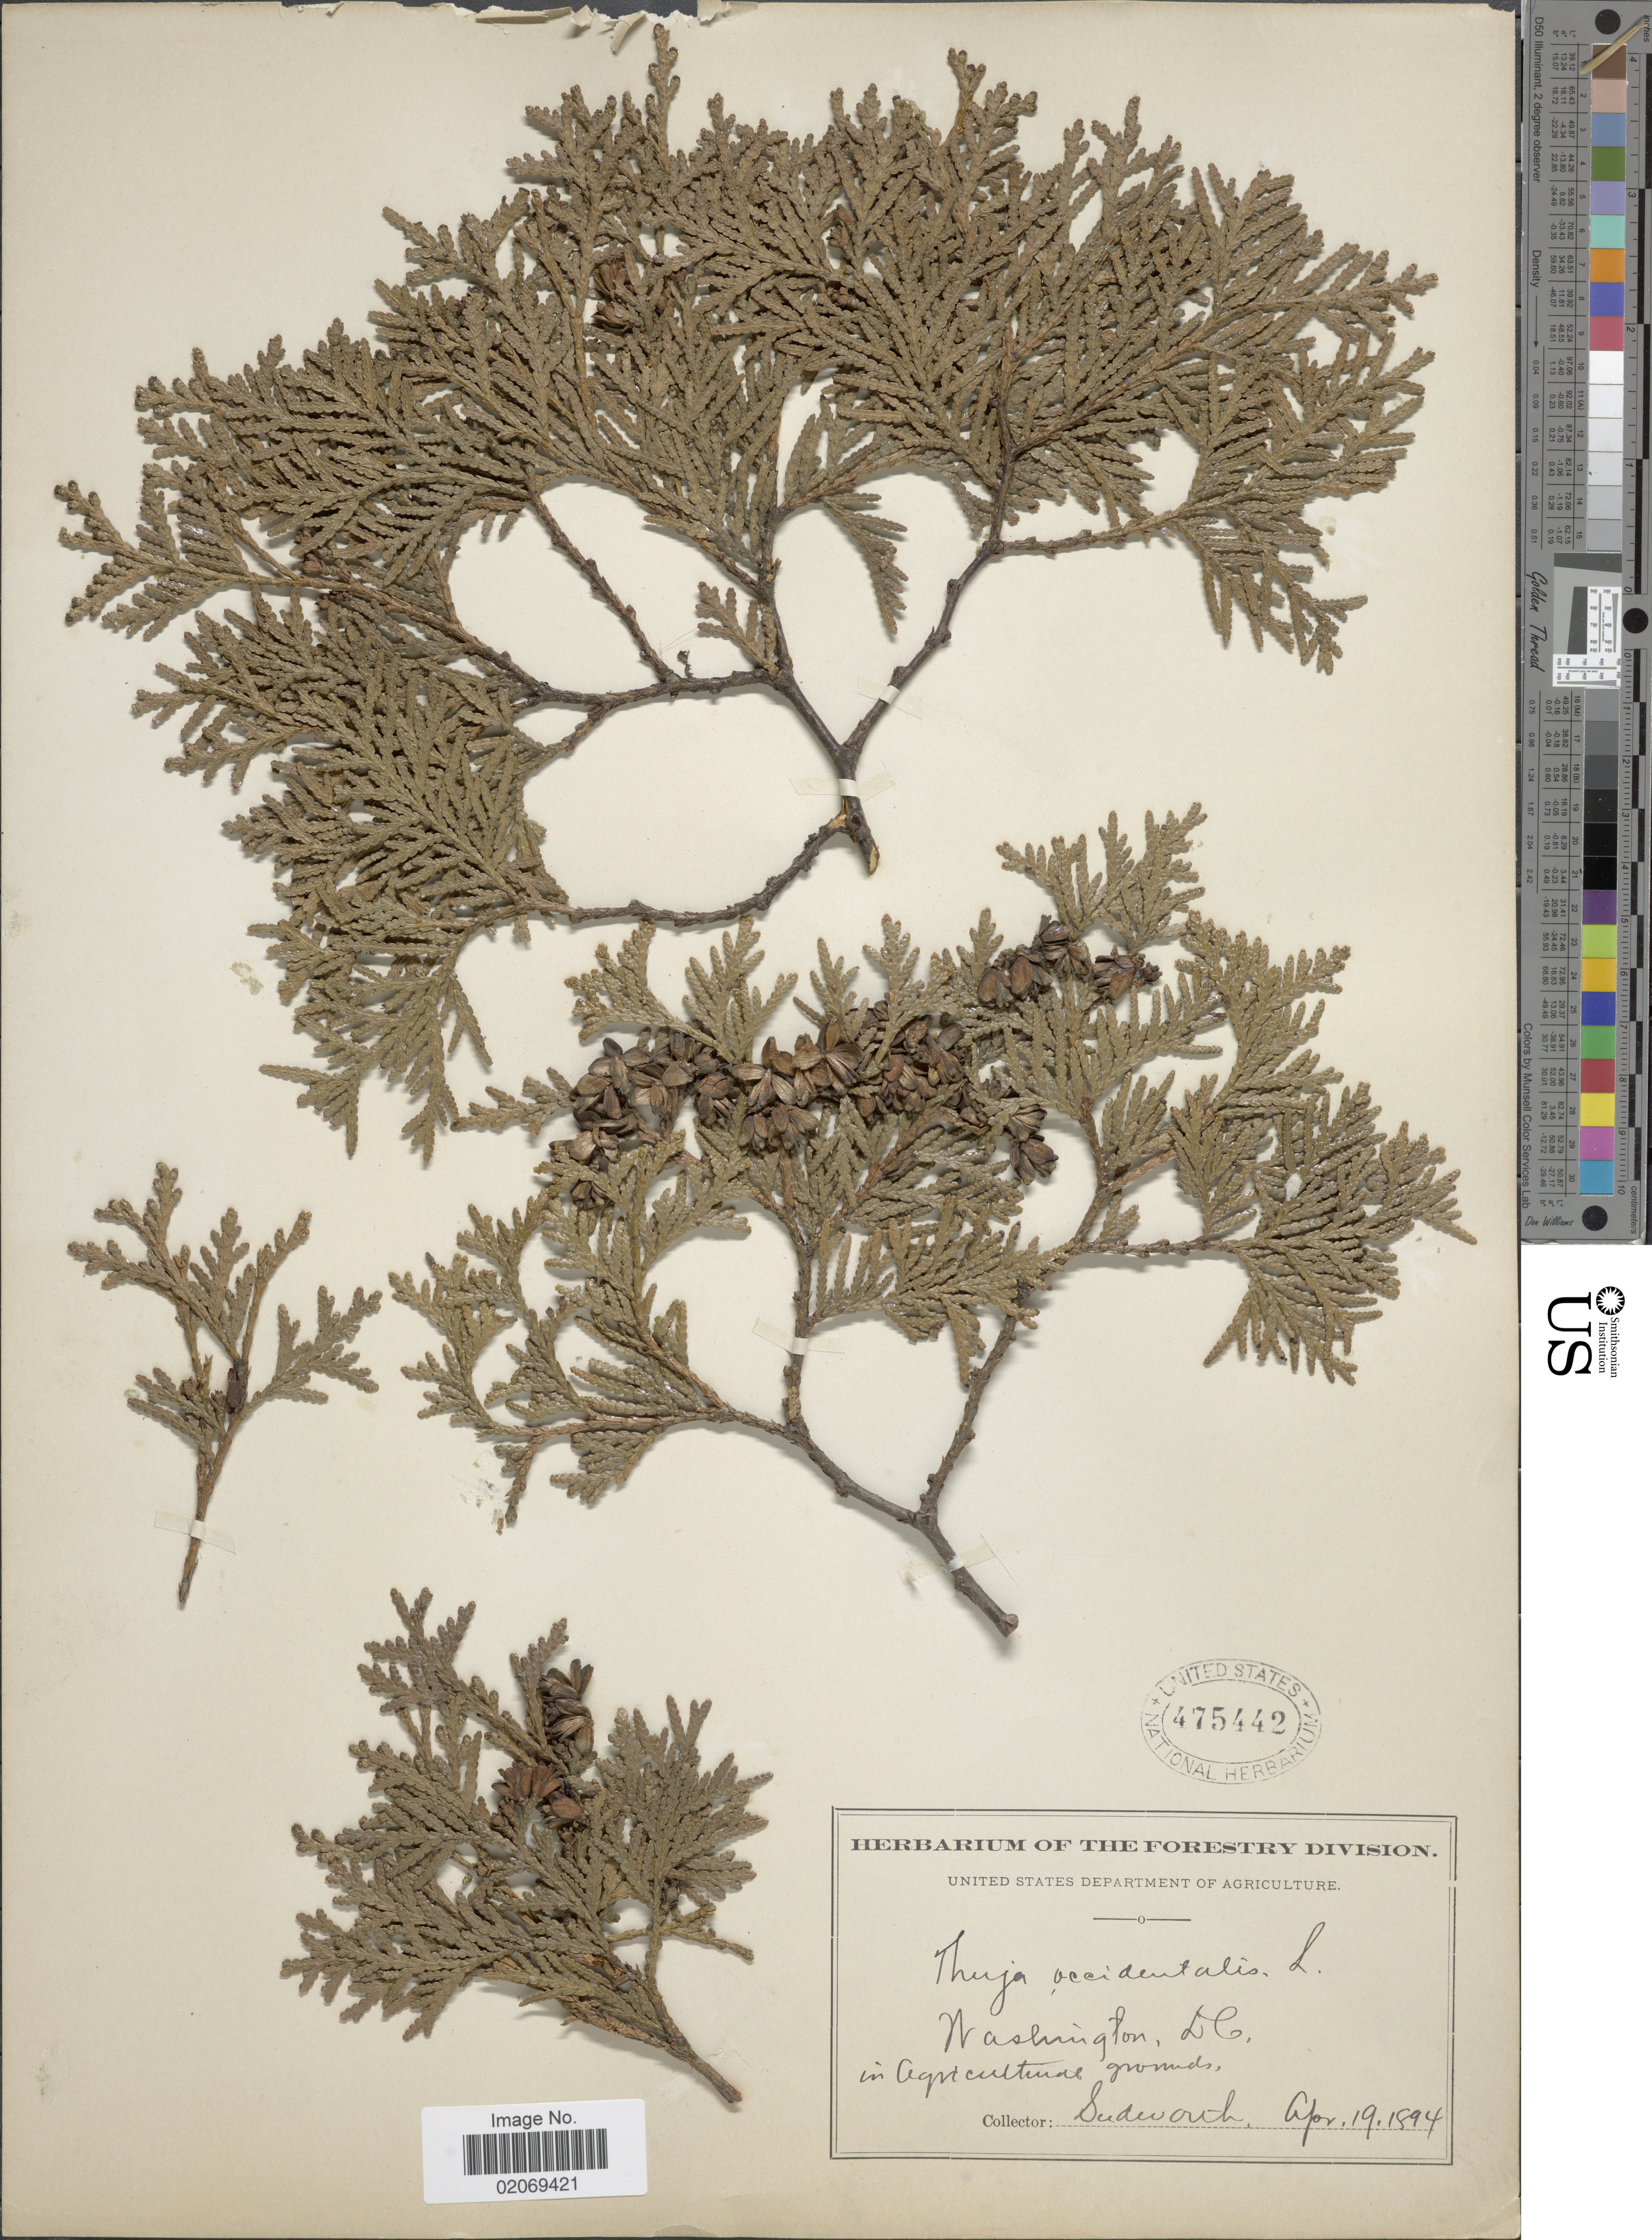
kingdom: Plantae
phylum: Tracheophyta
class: Pinopsida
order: Pinales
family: Cupressaceae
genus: Thuja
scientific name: Thuja occidentalis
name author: L.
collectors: Sudworth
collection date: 1894-04-19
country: United States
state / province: District of Columbia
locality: Washington, DC, in Agriculture grounds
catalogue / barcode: US 475442